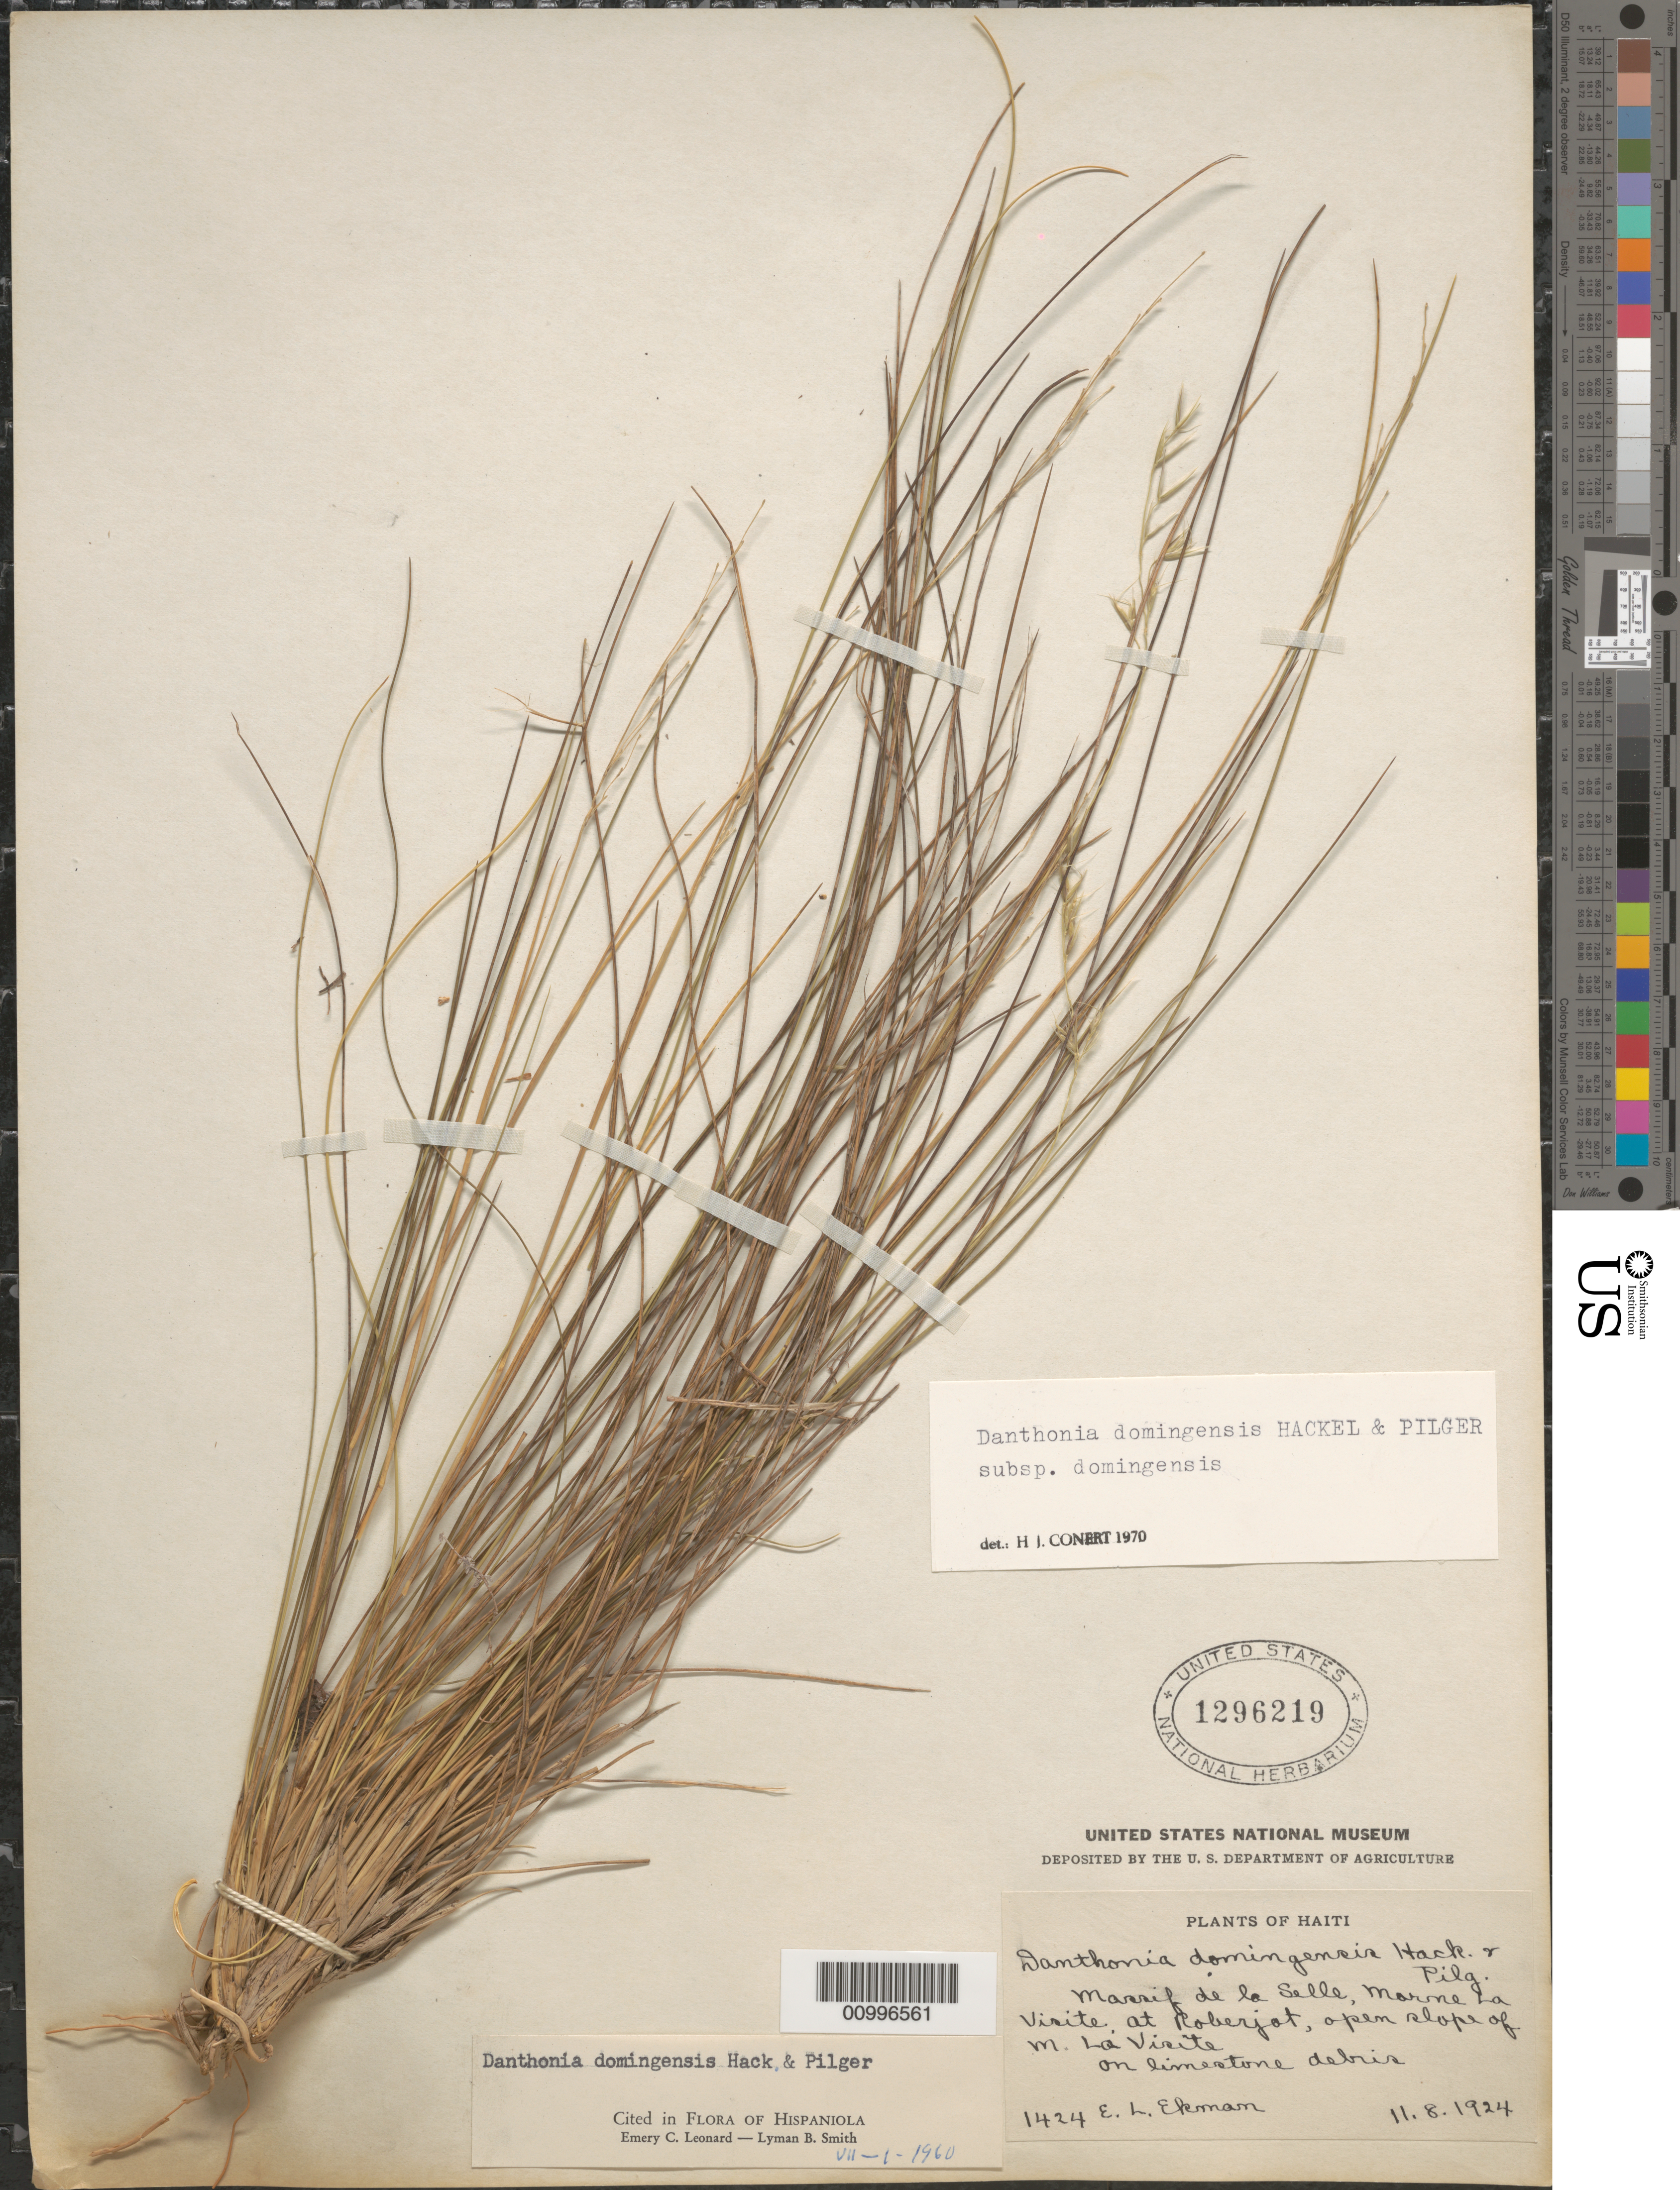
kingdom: Plantae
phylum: Tracheophyta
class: Liliopsida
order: Poales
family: Poaceae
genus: Danthonia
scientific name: Danthonia domingensis subsp. domingensis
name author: Hack. & Pilg.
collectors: E. L. Ekman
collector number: H 1424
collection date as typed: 11 Aug 1924 or 08 Nov 1924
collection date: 1924-08-11 or 1924-11-08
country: Haiti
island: Hispaniola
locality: Massif de la Selle, Morne la Visite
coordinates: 0 N, 0 E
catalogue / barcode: US 1296219